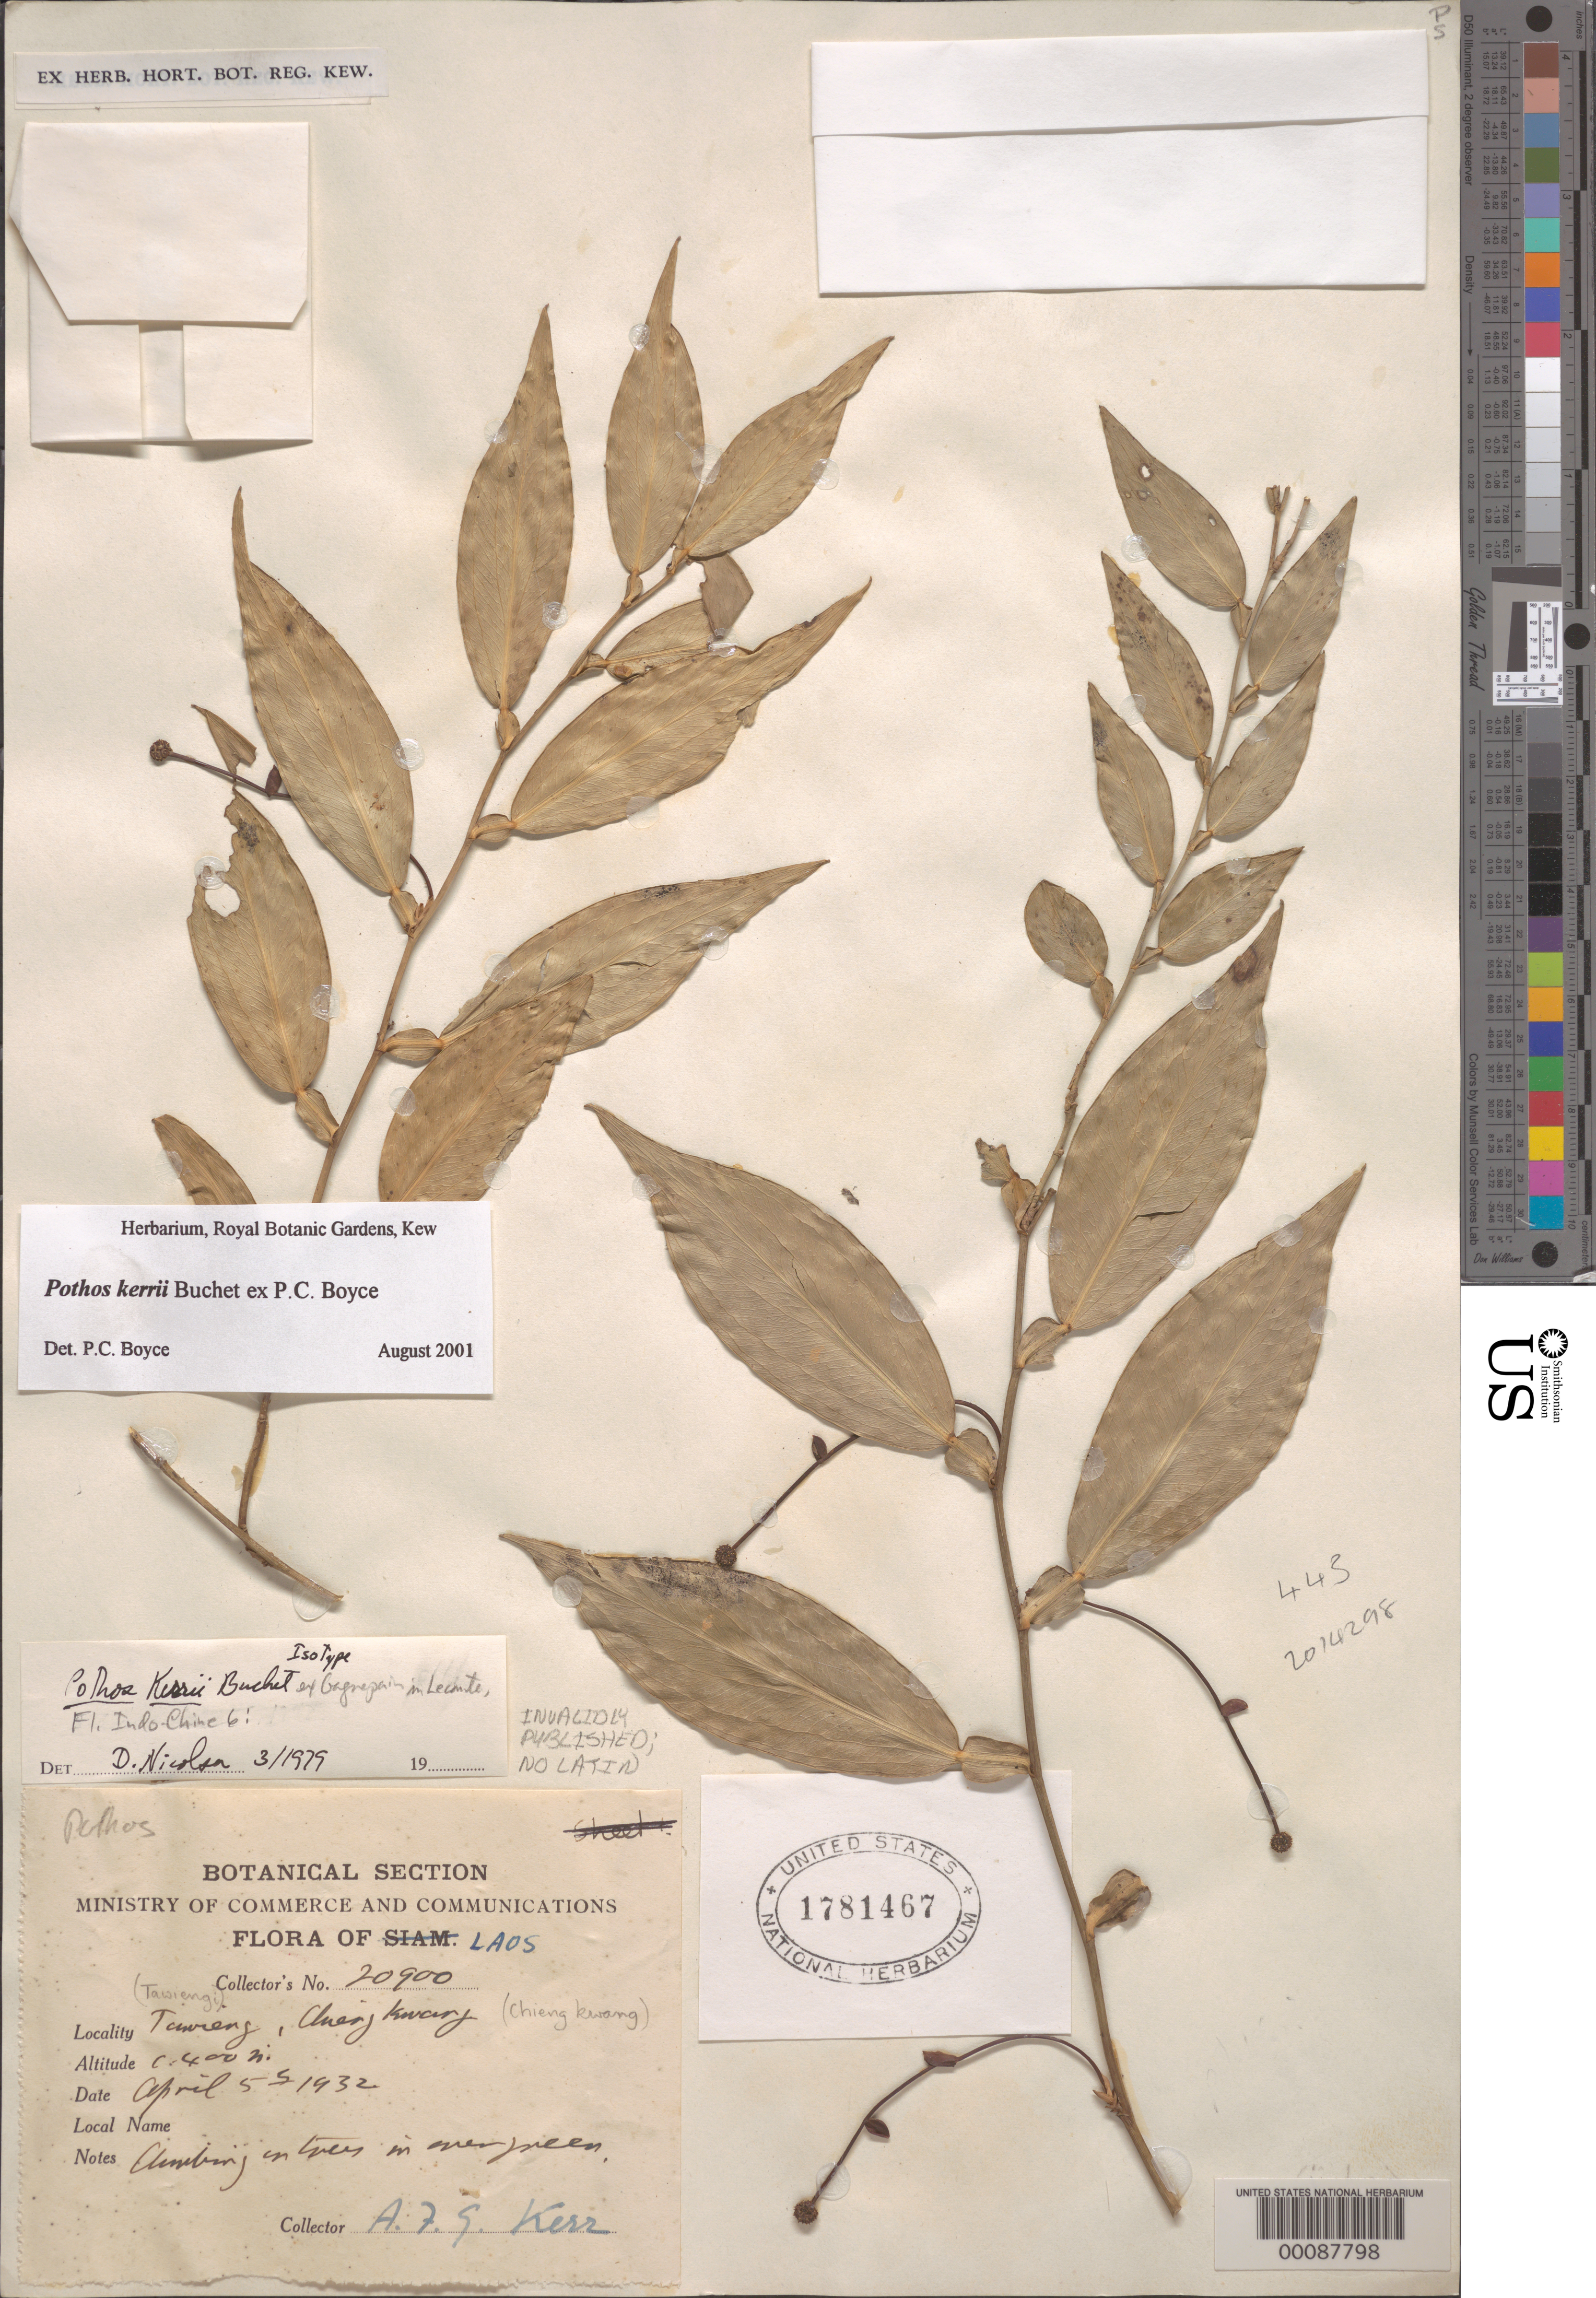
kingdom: Plantae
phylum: Tracheophyta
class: Liliopsida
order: Alismatales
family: Araceae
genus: Pothos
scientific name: Pothos kerrii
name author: Buchet ex P.C. Boyce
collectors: A. F. G. Kerr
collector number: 20900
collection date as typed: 05 Apr 1932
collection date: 1932-04-05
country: Laos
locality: Chieng (Province?), Taiweng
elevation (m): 400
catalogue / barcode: US 1781467